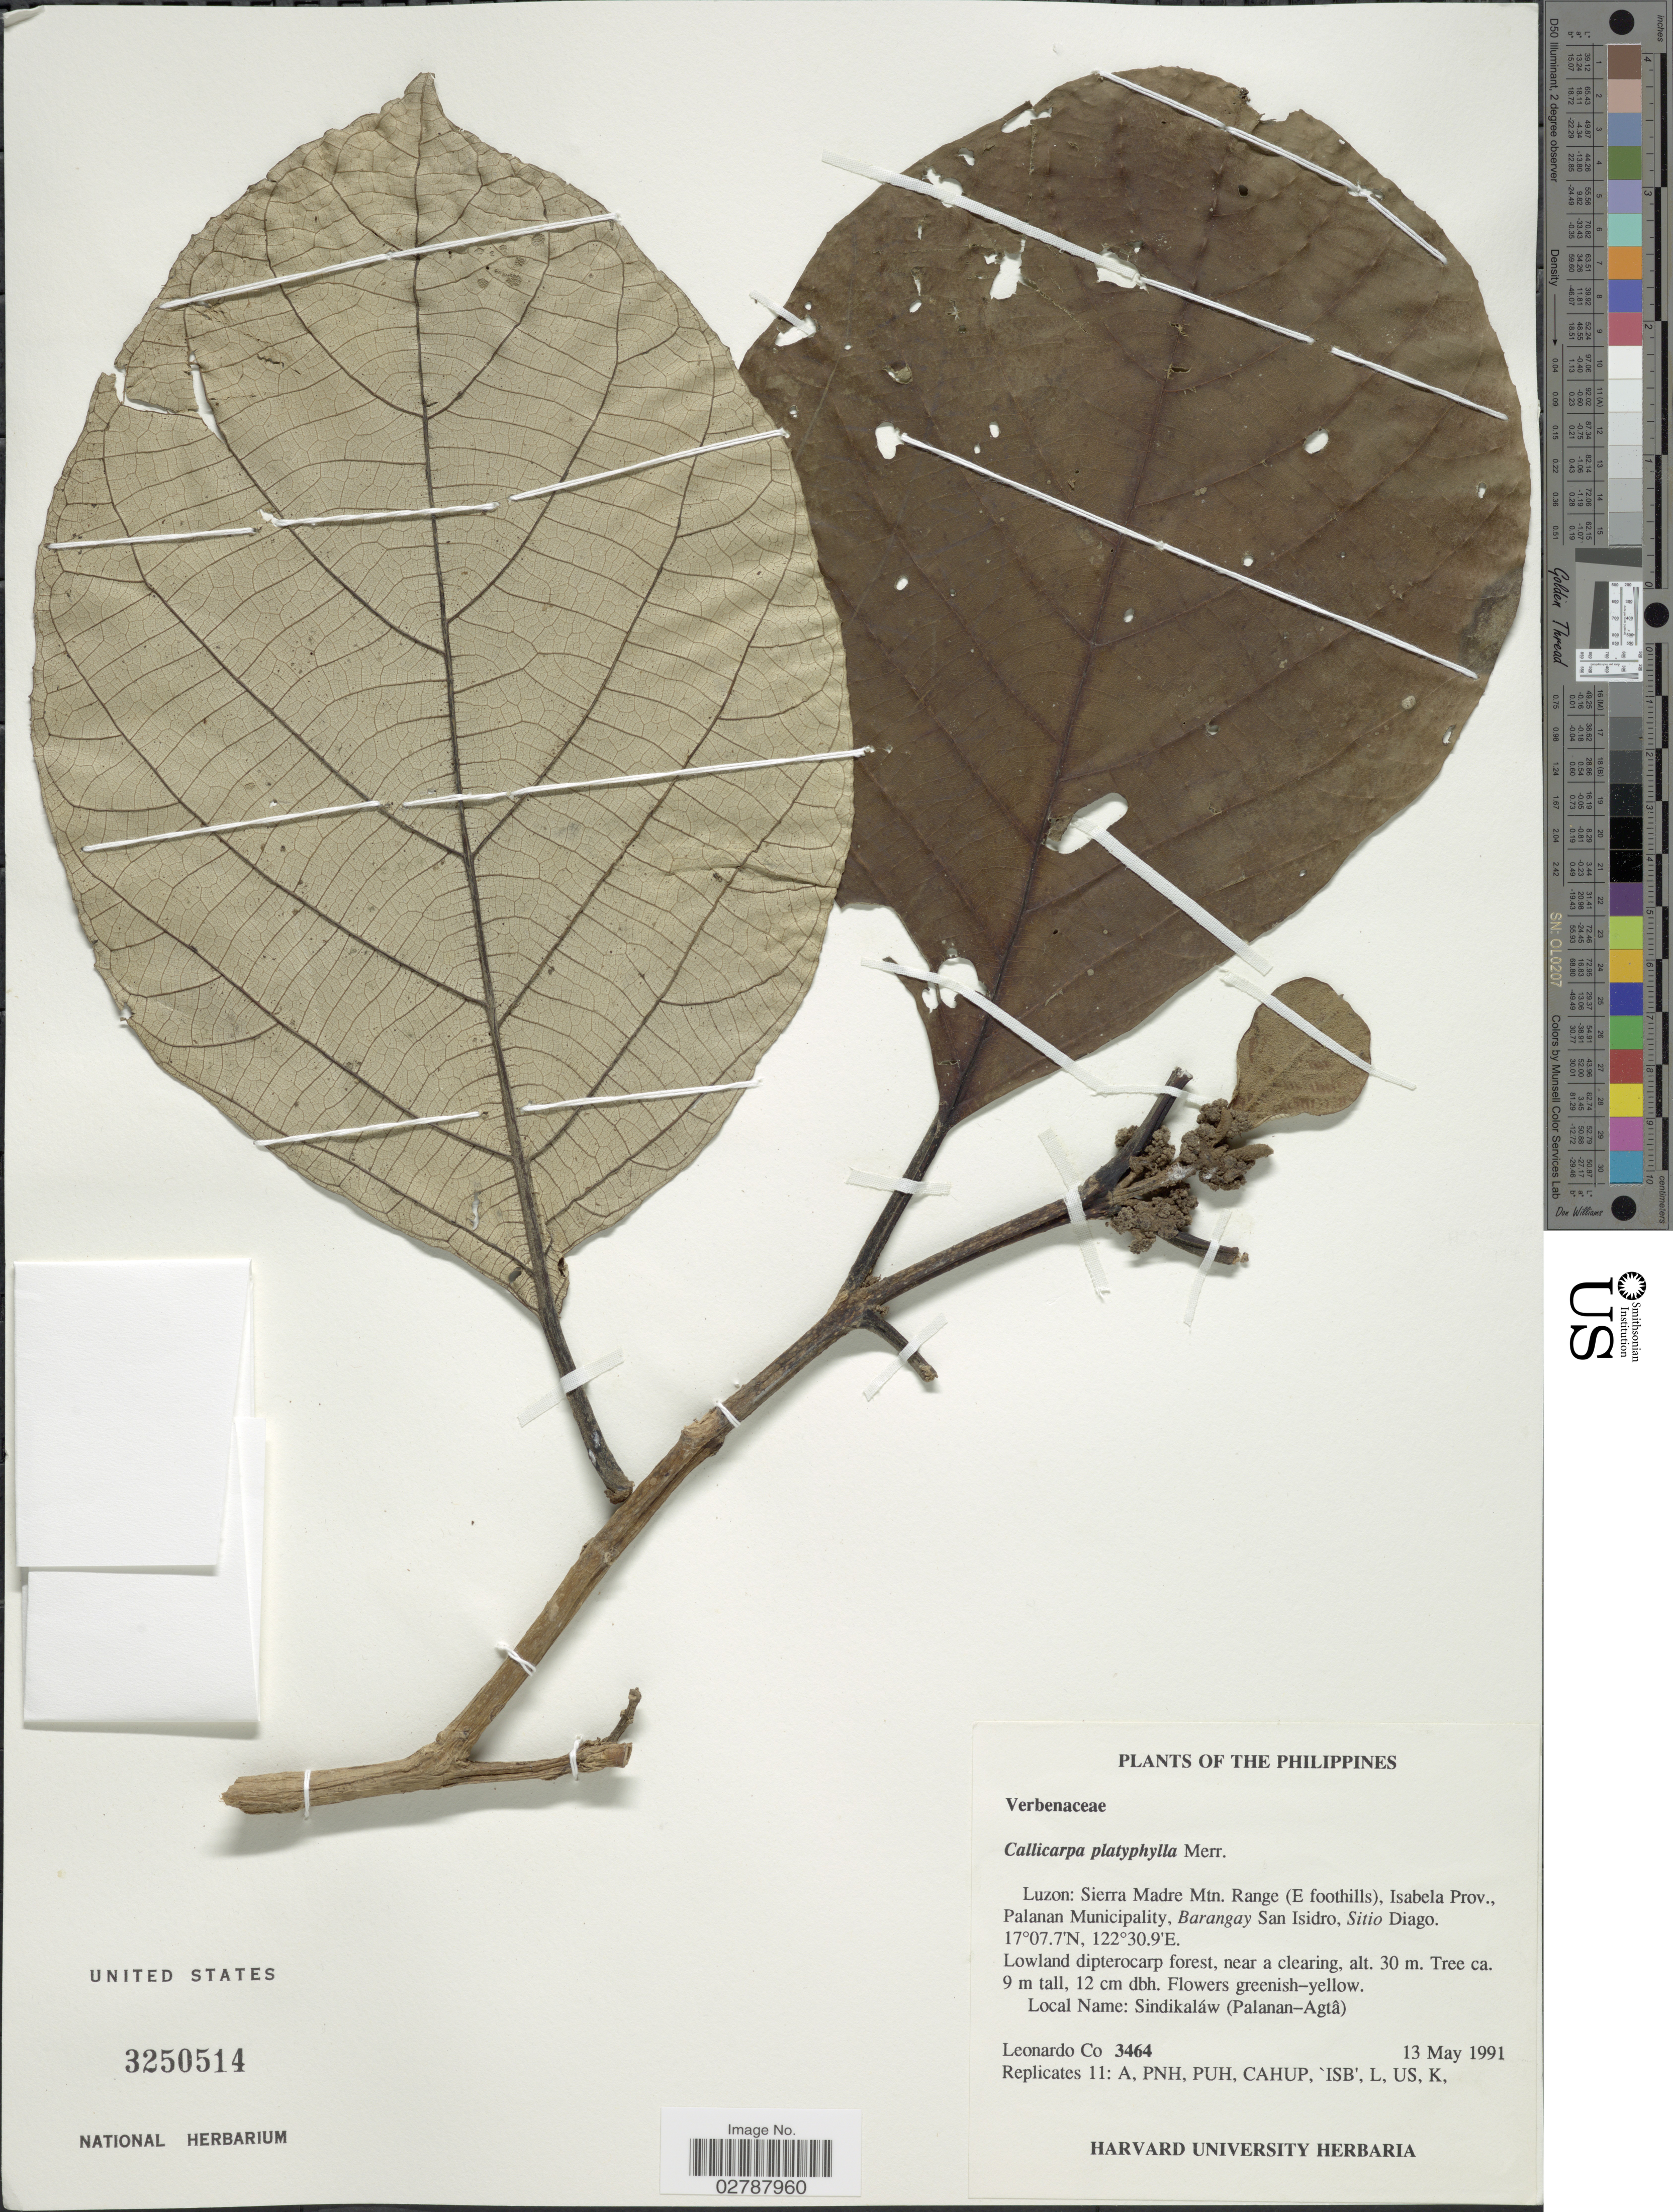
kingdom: Plantae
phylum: Tracheophyta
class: Magnoliopsida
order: Lamiales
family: Lamiaceae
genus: Callicarpa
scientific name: Callicarpa platyphylla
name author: Merr.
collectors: L. Co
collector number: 3464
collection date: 1991-05-13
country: Philippines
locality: Luzon: Sierra Madre Mtn. Range (E foothills), Isabela Prov., Palanan Municipality. Barangay San Isidro, Sitio Diago.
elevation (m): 30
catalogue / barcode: US 3250514